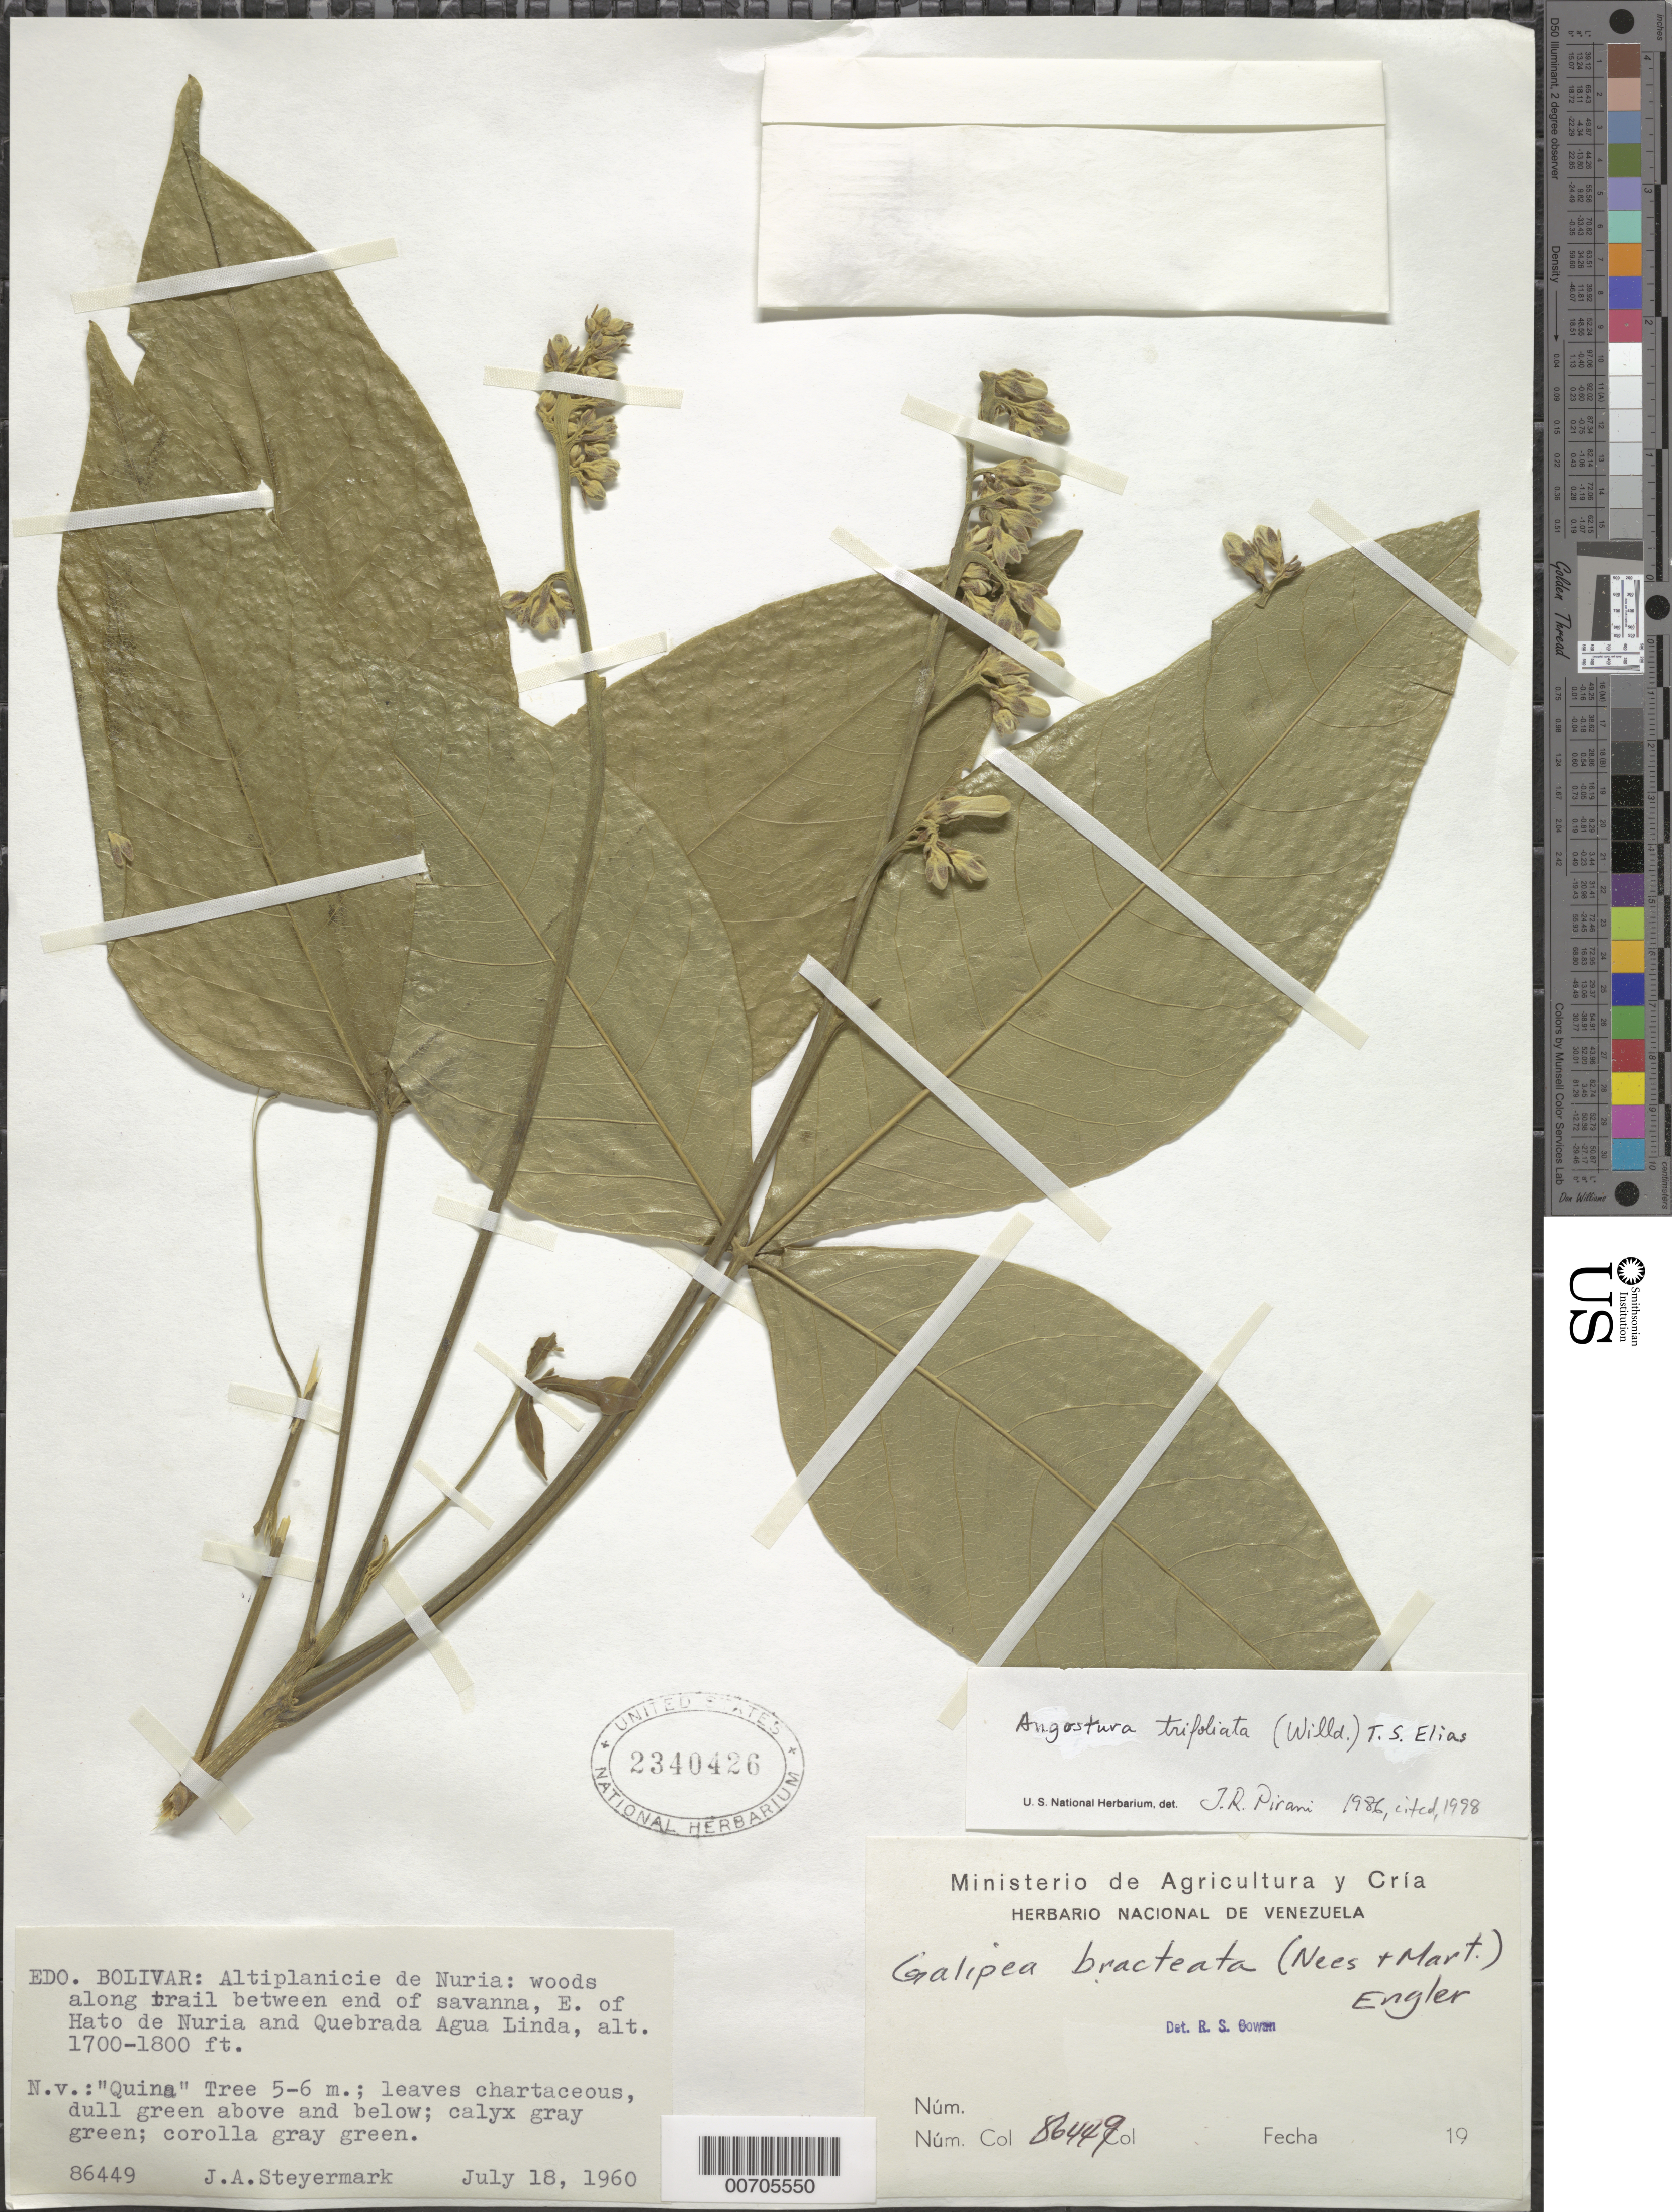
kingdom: Plantae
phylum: Tracheophyta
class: Magnoliopsida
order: Sapindales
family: Rutaceae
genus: Angostura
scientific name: Angostura trifoliata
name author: (Willd.) T.S. Elias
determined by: Pirani, J. R.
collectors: J. Steyermark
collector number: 86449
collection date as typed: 18-Jul-60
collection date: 1960-07-18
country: Venezuela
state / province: Bolívar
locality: Altiplanicie de Nuria, E of Hato de Nuria and quebrada Agua Linda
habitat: Woods along trail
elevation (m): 518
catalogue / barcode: US 2340426